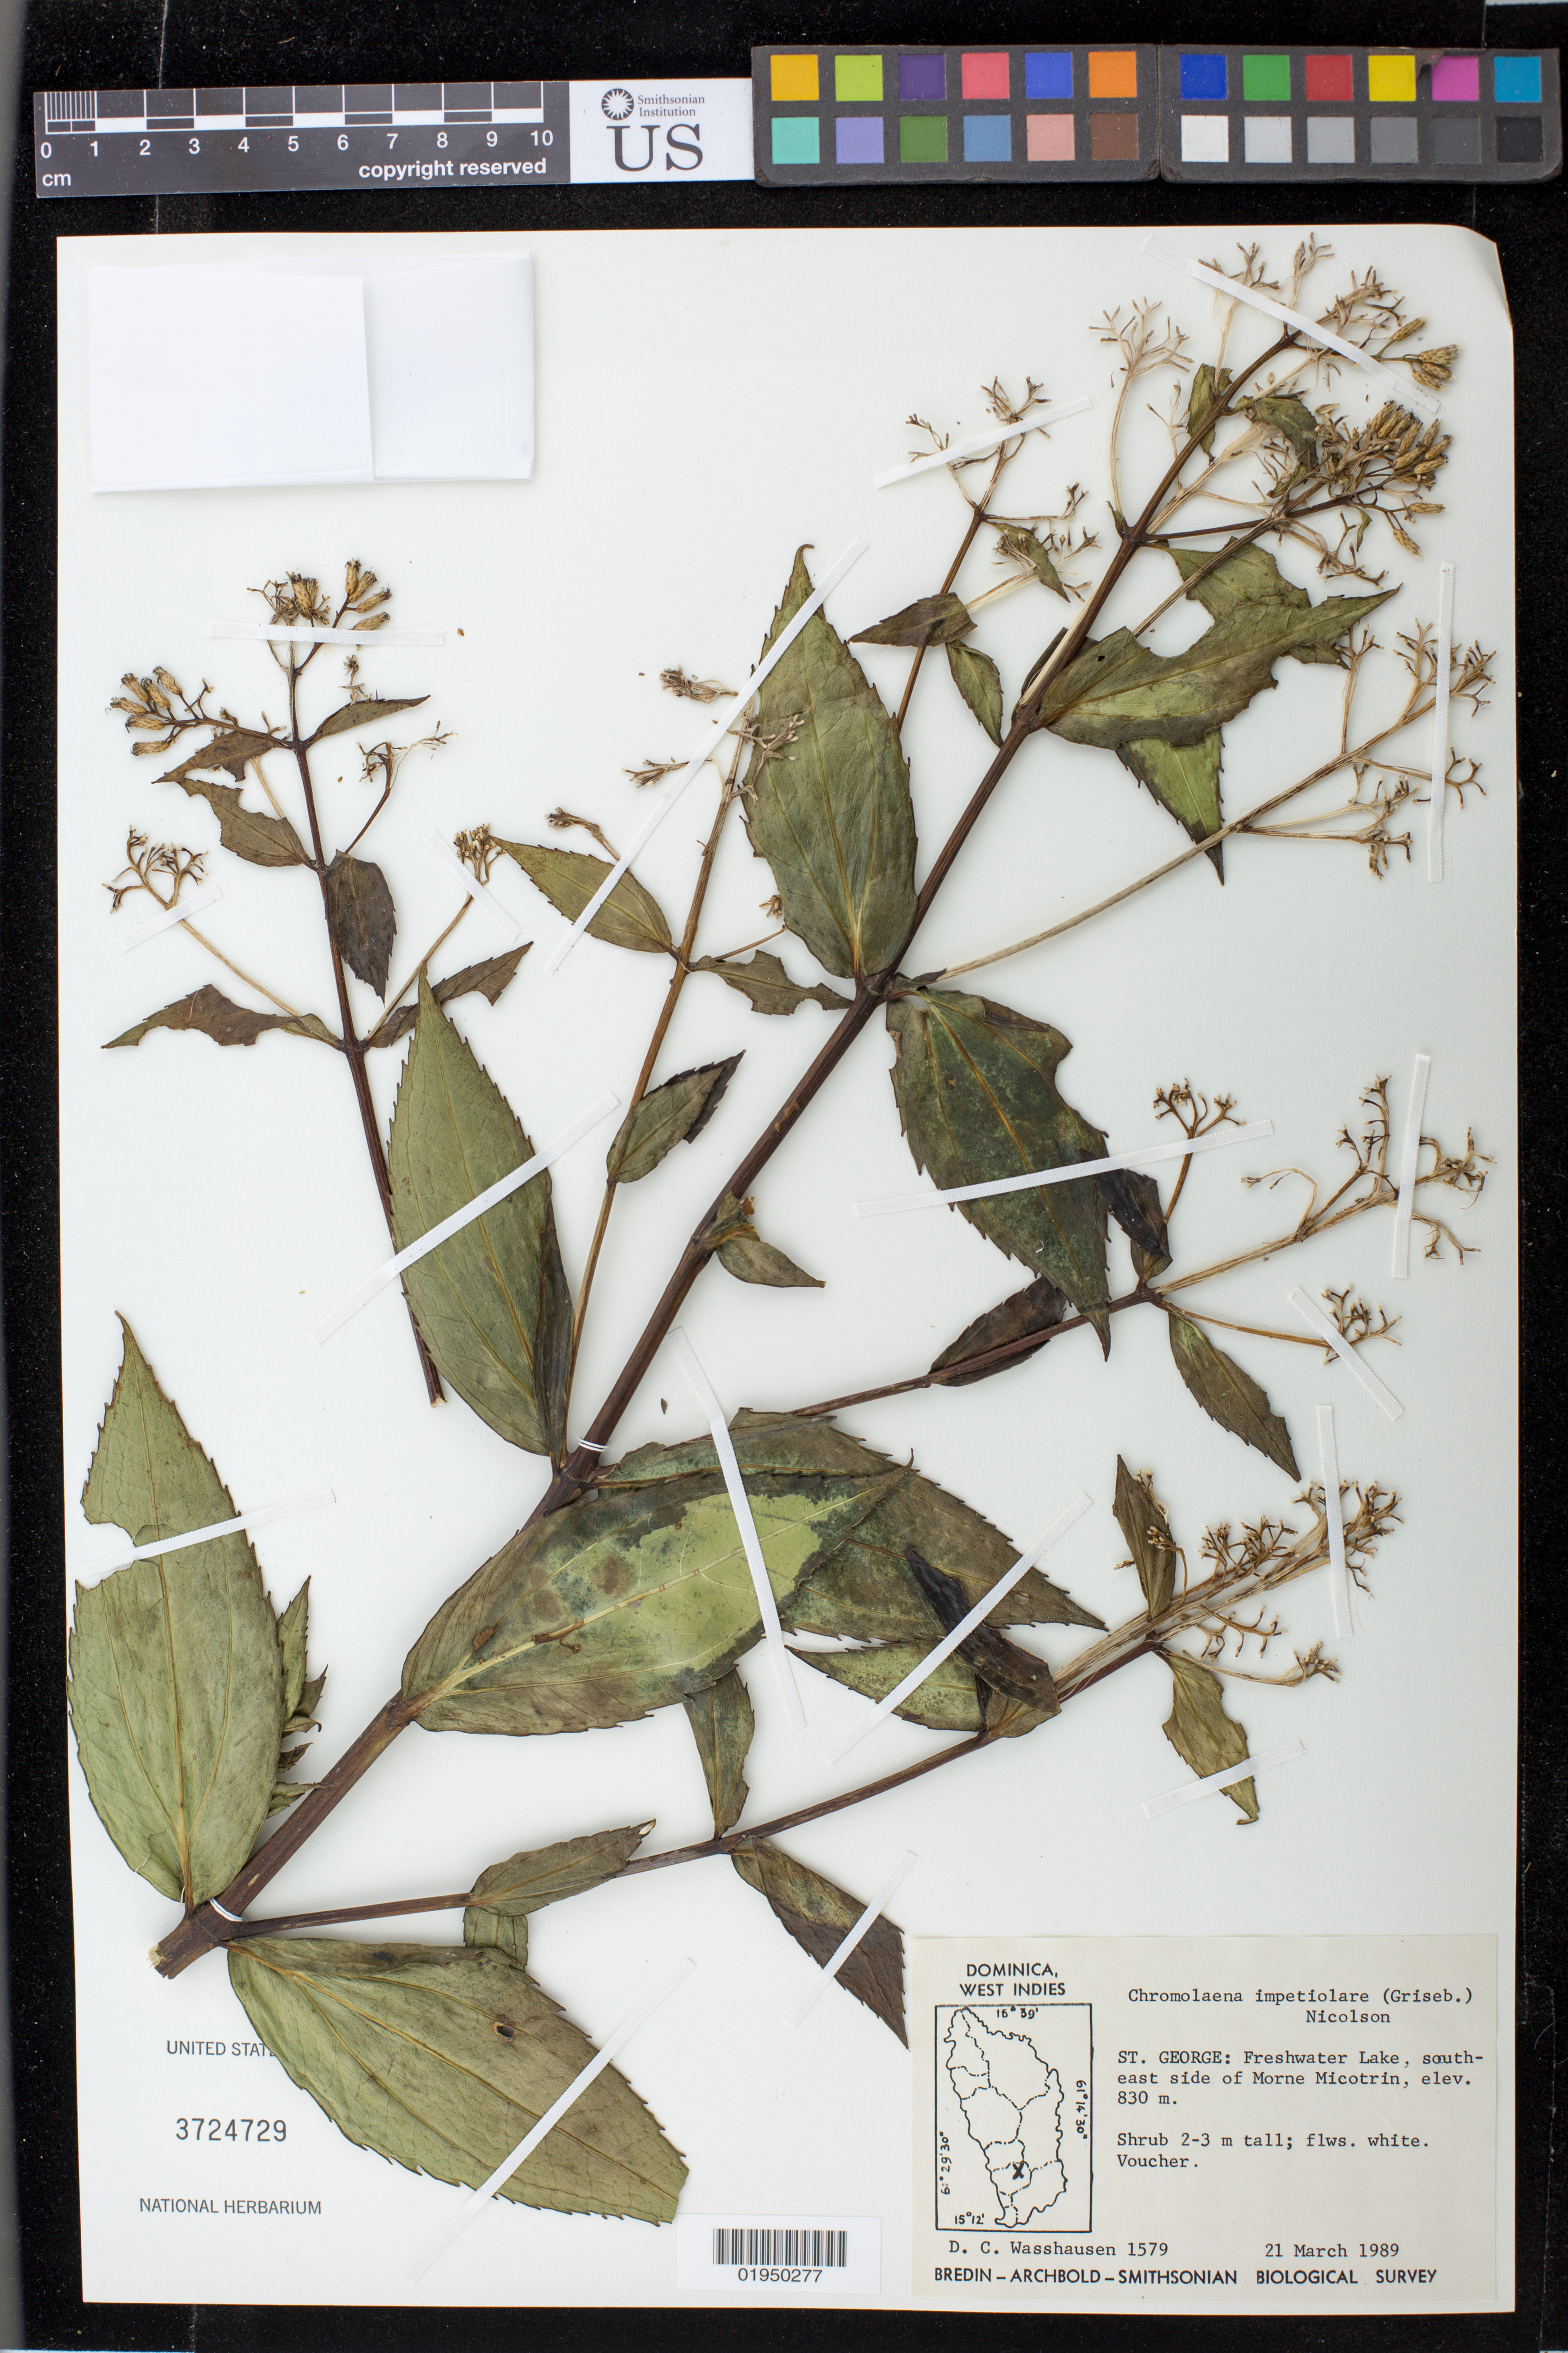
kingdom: Plantae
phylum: Tracheophyta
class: Magnoliopsida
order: Asterales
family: Asteraceae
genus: Chromolaena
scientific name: Chromolaena impetiolaris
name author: (Griseb.) Nicolson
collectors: D. C. Wasshausen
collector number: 1579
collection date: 1989-03-21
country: Dominica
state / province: St. George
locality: Freashwater Lake, southeast siede of Morne Micotrin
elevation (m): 830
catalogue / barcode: US 3724729